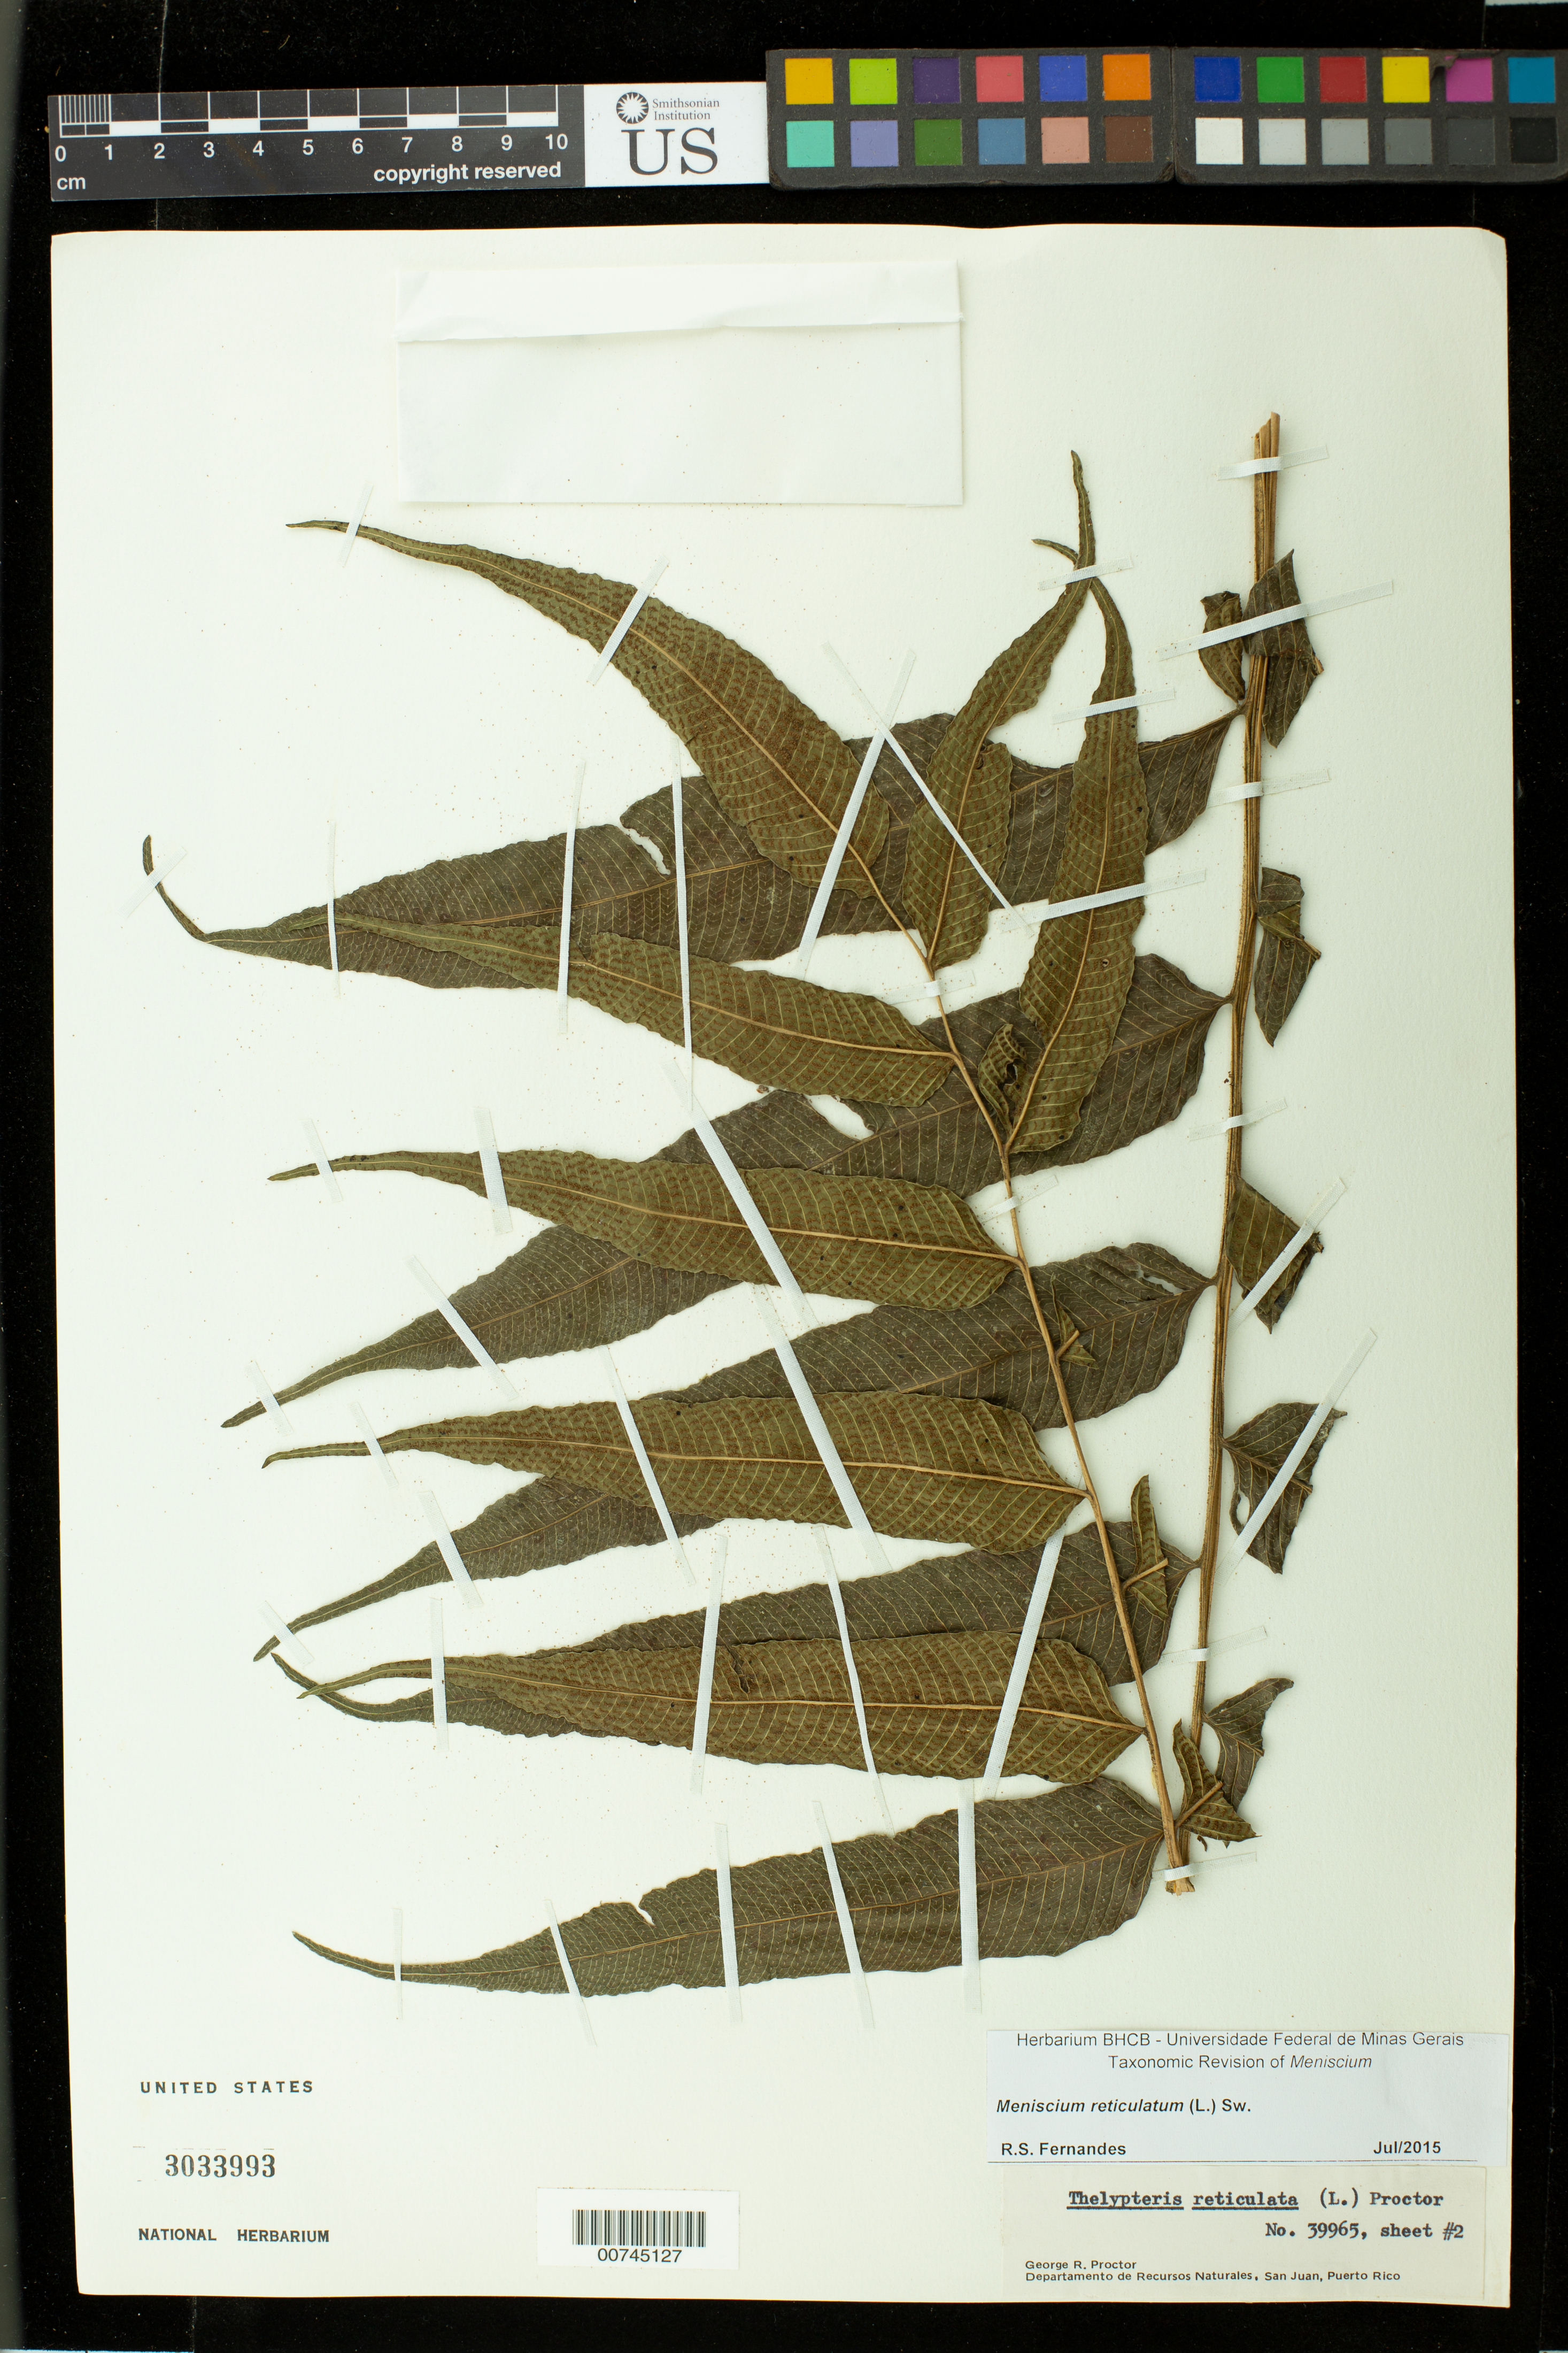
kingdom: Plantae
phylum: Tracheophyta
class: Polypodiopsida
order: Polypodiales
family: Thelypteridaceae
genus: Meniscium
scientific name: Meniscium reticulatum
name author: (L.) Sw.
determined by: Fernandes, R. S.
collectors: G. R. Proctor & B. Pinto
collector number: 39965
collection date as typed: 23 Dec 1983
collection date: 1983-12-23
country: Puerto Rico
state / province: Río Grande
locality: Sierra de Luquillo: Caribbean National Forest. Road 988, 1.1 km by road SSE of intersection with road 191, Municipio Río Grande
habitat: On wet shaded rocks by a waterfall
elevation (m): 140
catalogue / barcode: US 3033993